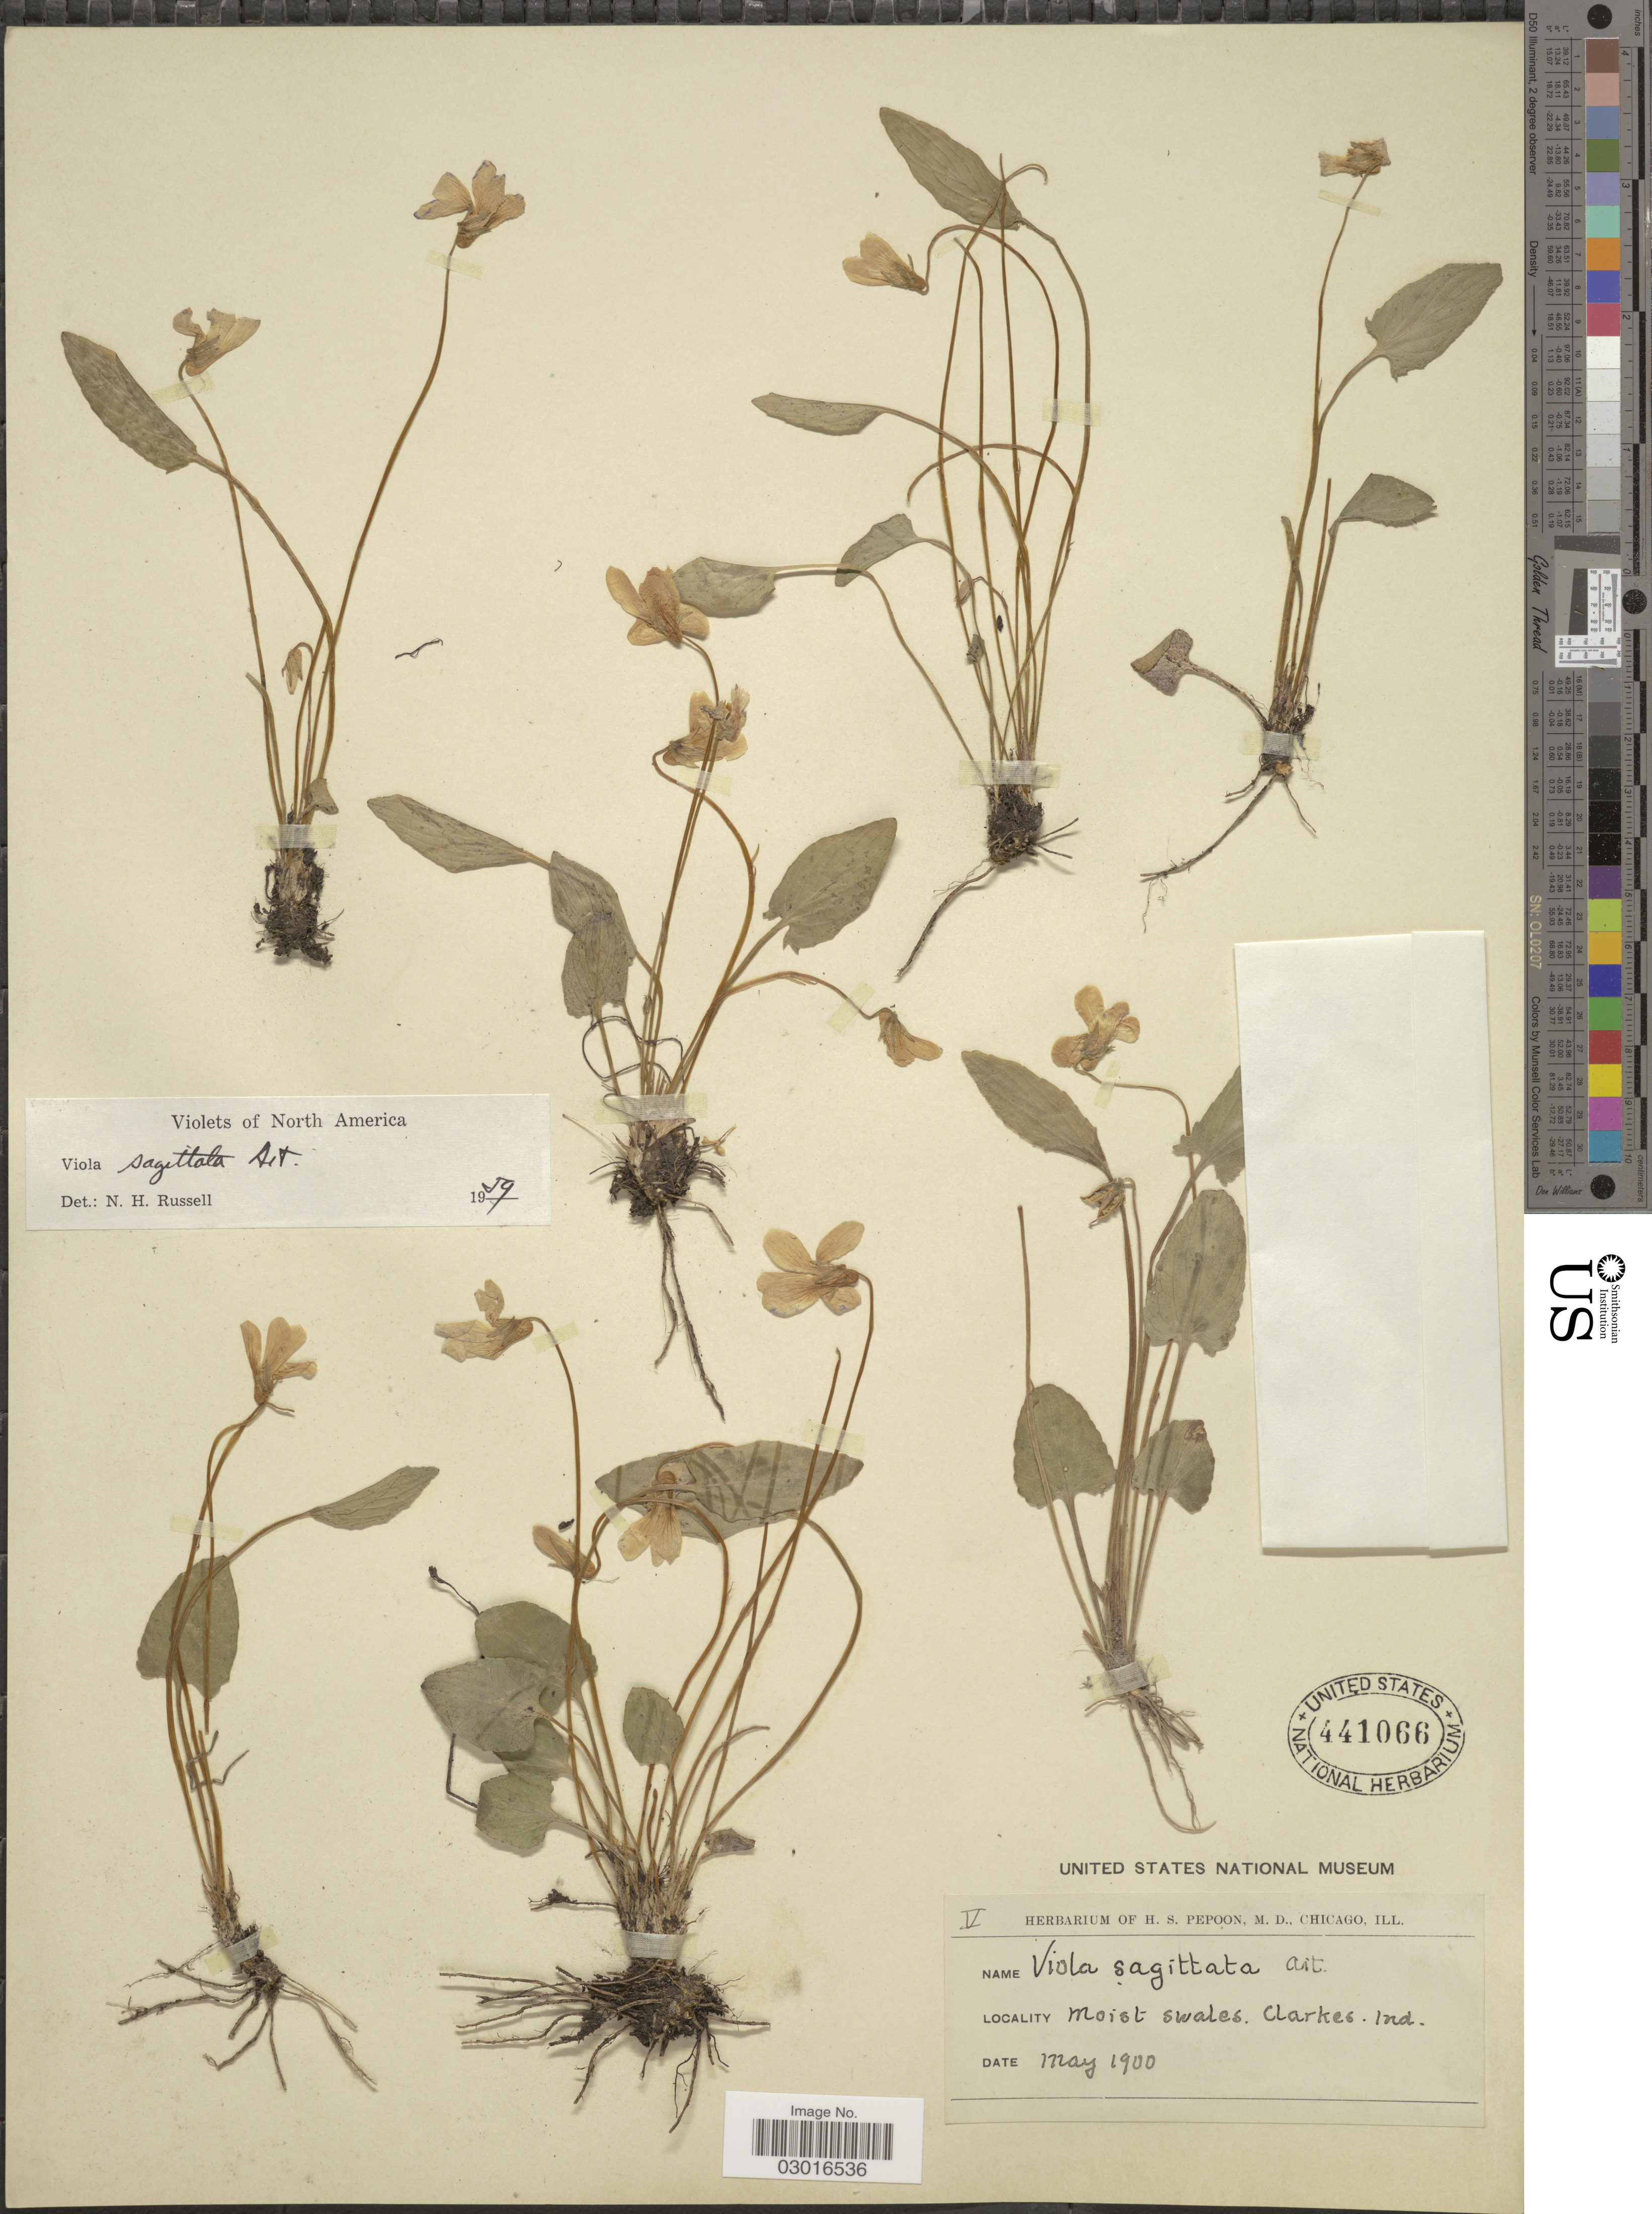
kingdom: Plantae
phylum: Tracheophyta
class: Magnoliopsida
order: Malpighiales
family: Violaceae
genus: Viola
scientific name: Viola sagittata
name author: Aiton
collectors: ex herb. H. S. Pepoon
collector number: V?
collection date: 1900-05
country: United States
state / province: Indiana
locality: Moist Swales. Clarkes. Ind.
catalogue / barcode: US 441066